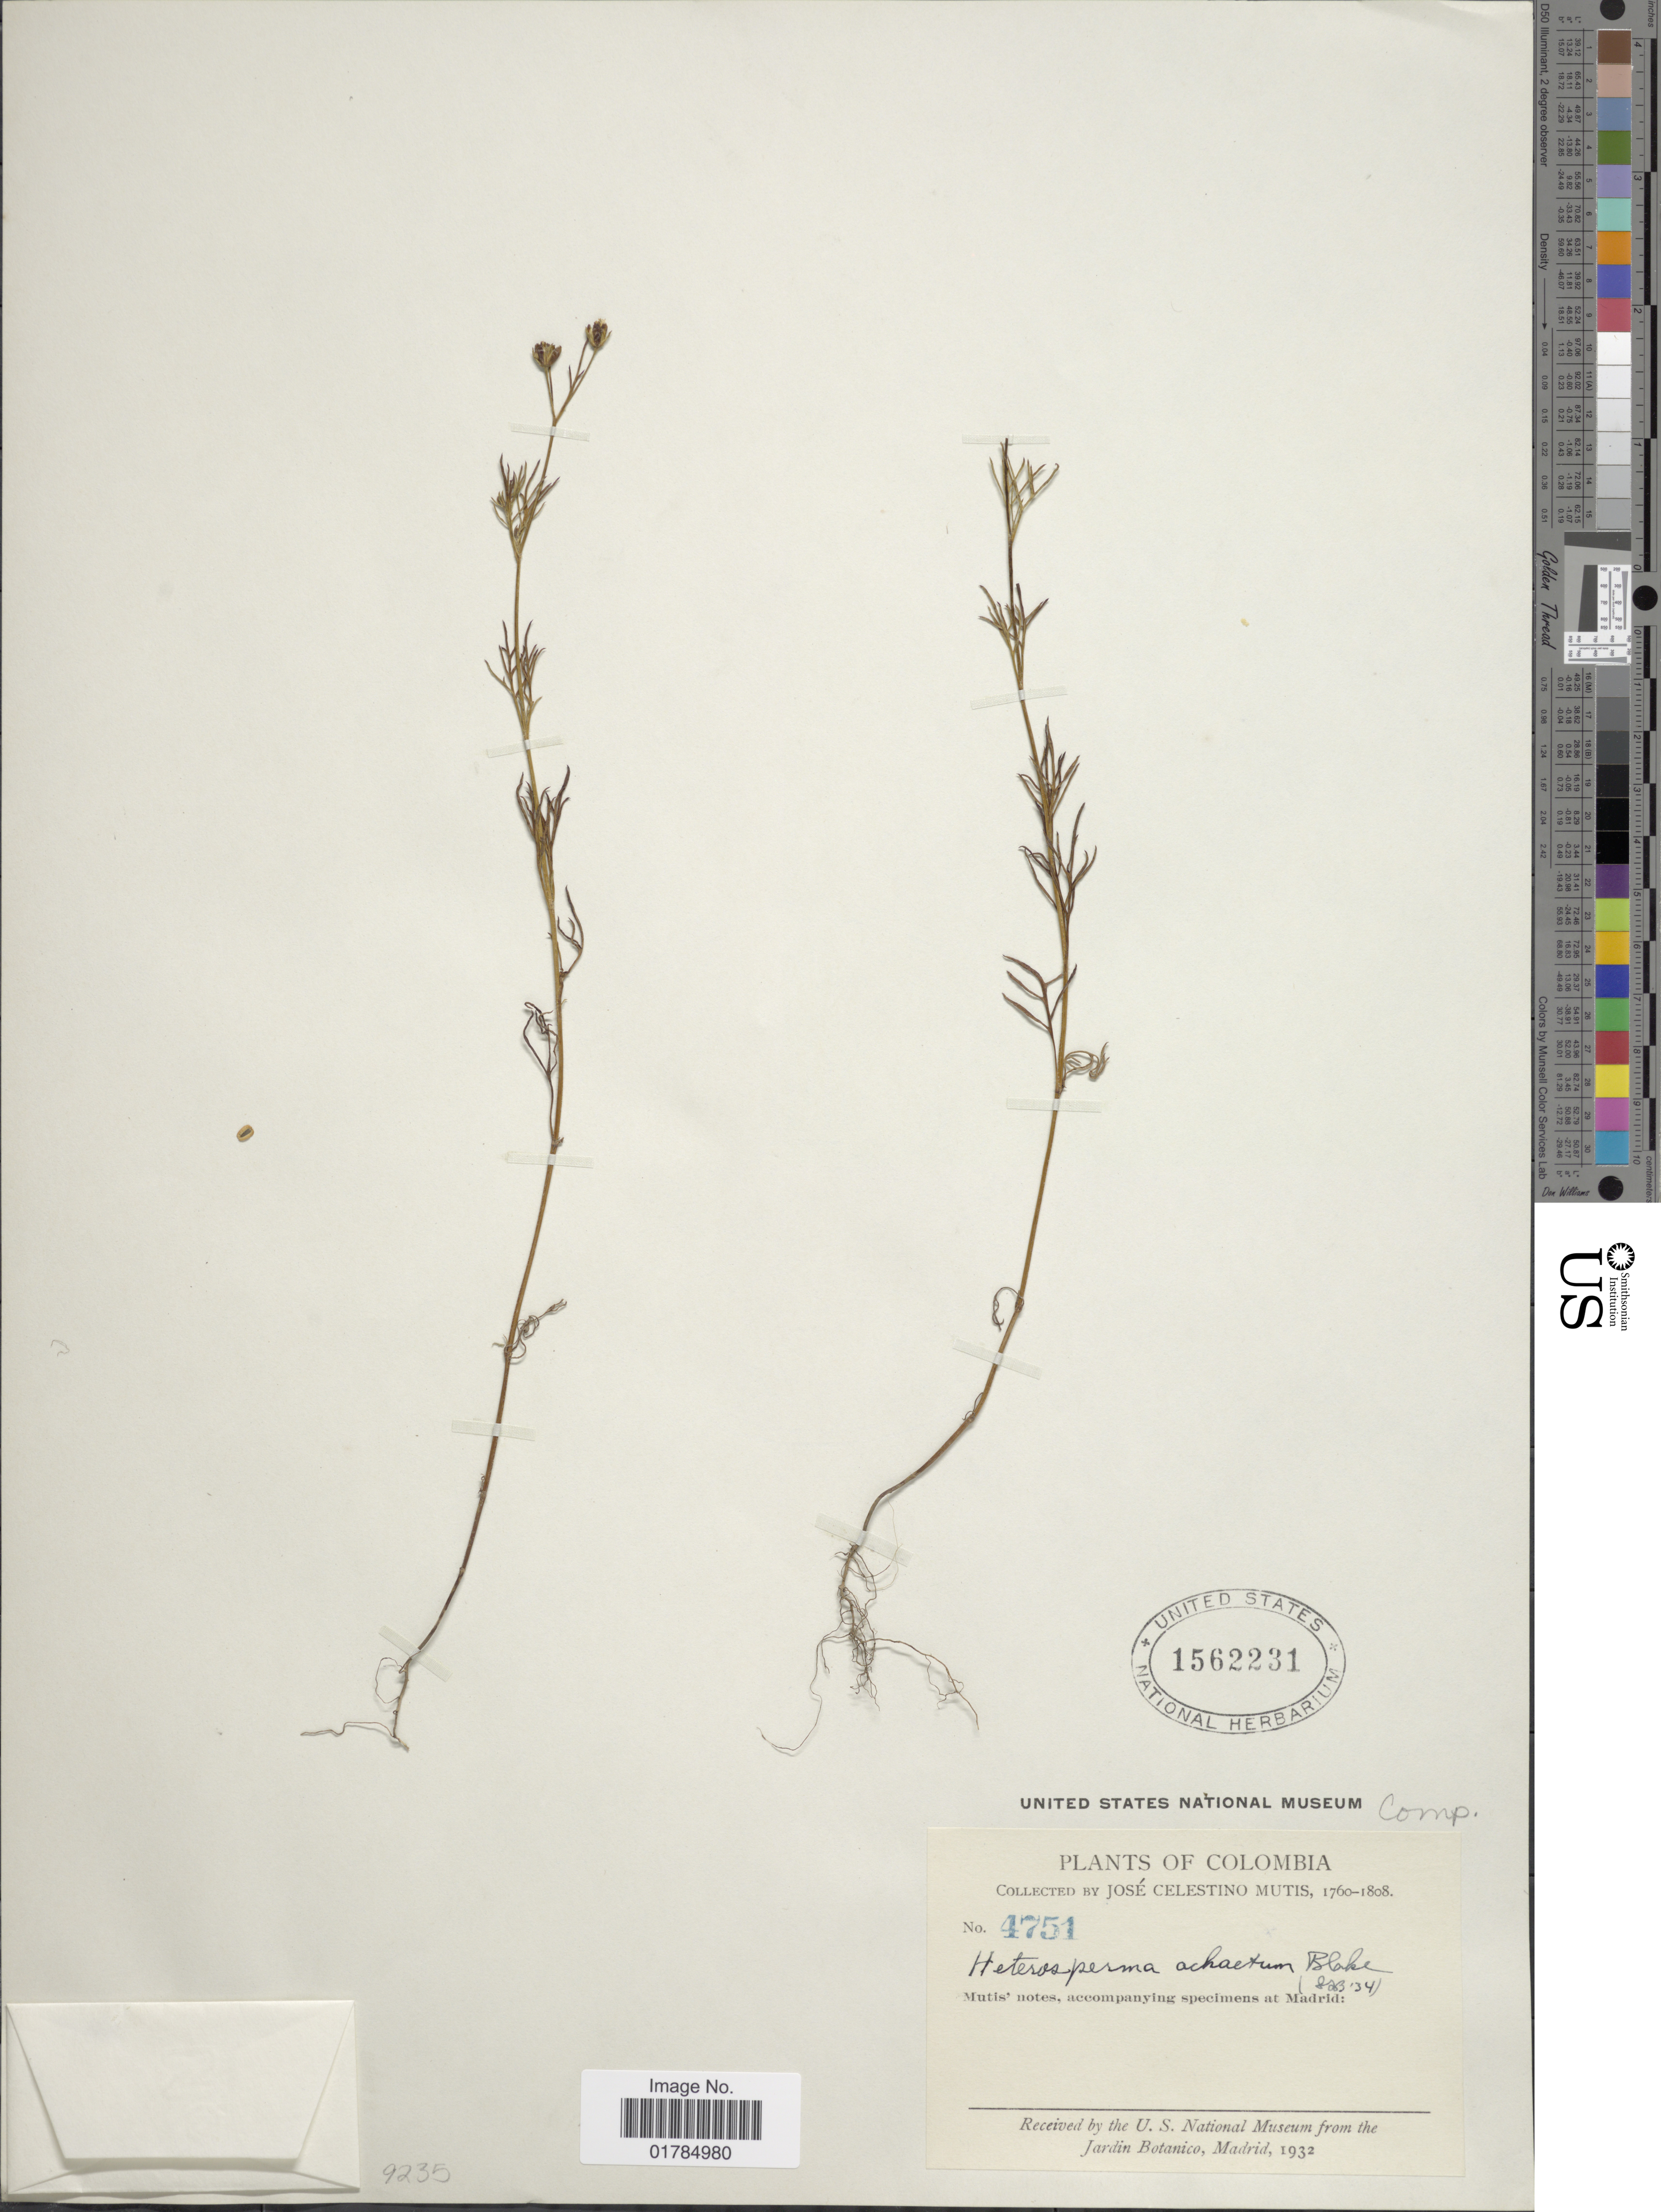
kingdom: Plantae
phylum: Tracheophyta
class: Magnoliopsida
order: Asterales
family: Asteraceae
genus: Heterosperma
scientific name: Heterosperma achaetum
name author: S.F. Blake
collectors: J. C. B. Mutis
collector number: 4751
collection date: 1760/1808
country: Colombia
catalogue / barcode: US 1562231